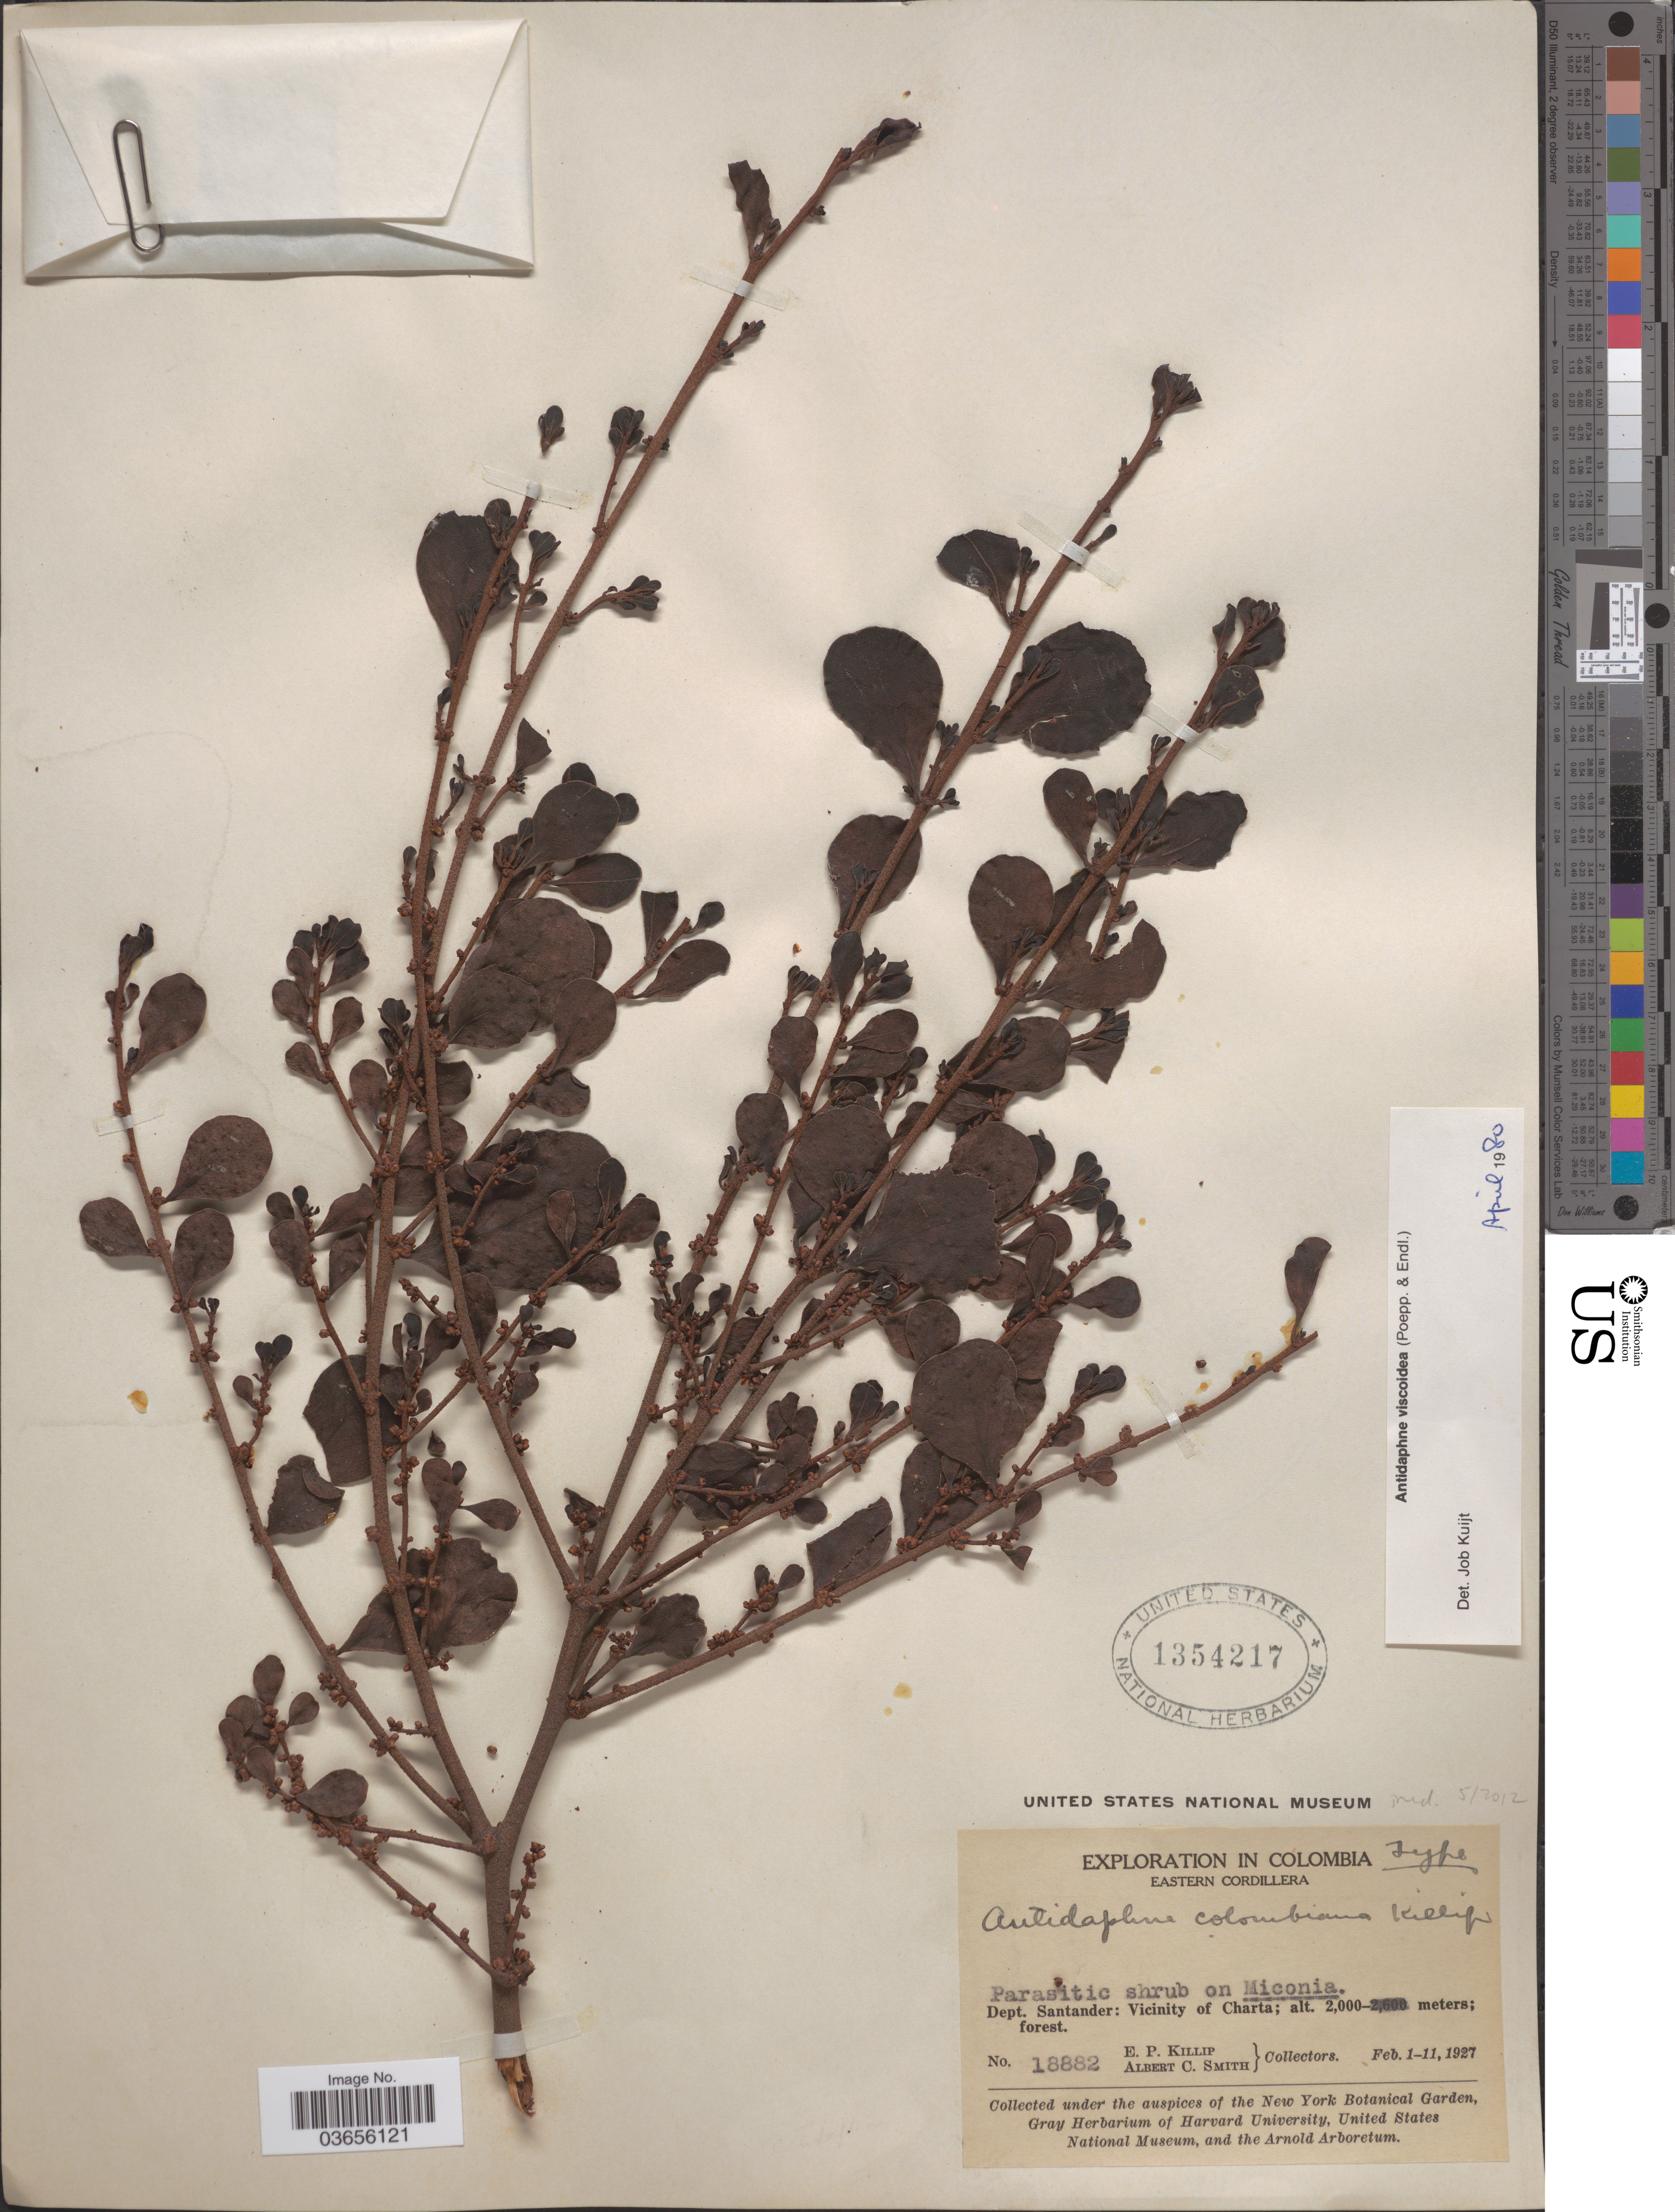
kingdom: Plantae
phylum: Tracheophyta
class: Magnoliopsida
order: Santalales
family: Santalaceae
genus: Antidaphne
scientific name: Antidaphne viscoidea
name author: Poepp. & Endl.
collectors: E. P. Killip & A. C. Smith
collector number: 18882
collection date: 1927-02-01/1927-02-11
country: Colombia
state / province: Santander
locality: Eastern Cordillera. Dept. Santander: Vicinity of Charta.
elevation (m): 2000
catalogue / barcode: US 1354217